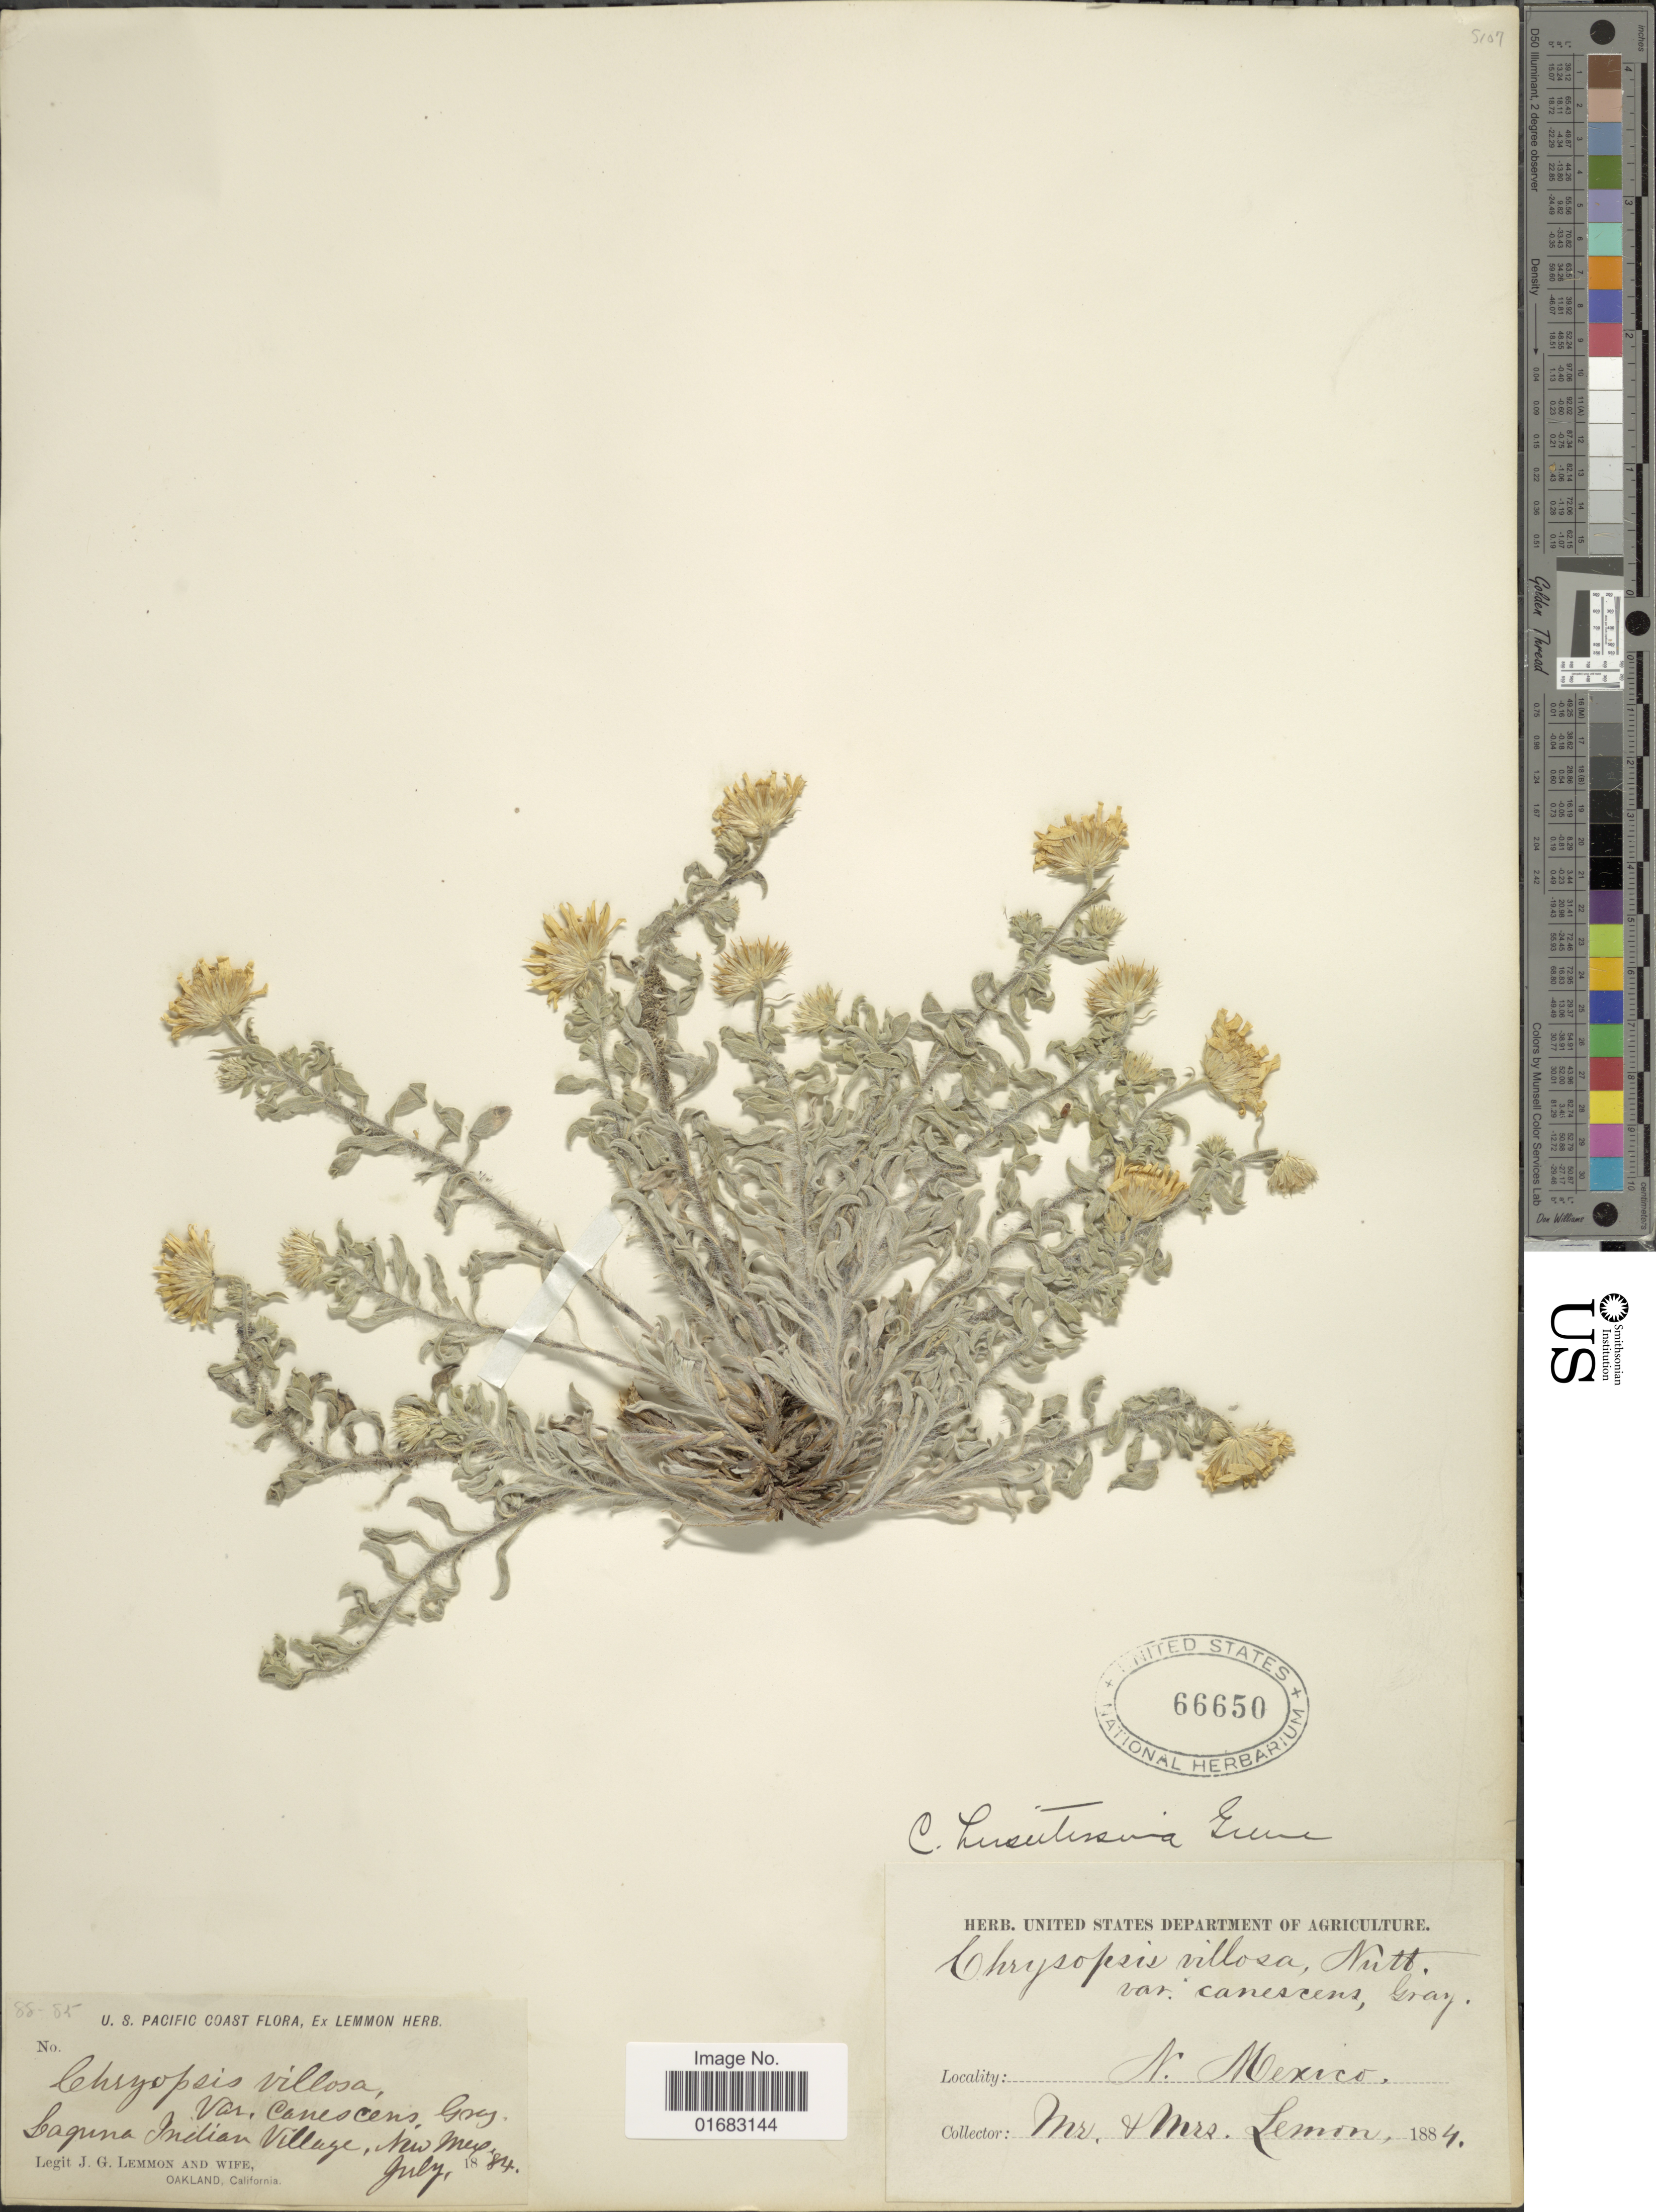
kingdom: Plantae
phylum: Tracheophyta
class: Magnoliopsida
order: Asterales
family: Asteraceae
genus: Heterotheca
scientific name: Heterotheca villosa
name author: (Pursh) Shinners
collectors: J. Lemon & Mrs. J. G. Lemmon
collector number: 88-85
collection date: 1884-07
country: United States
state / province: New Mexico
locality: Laguna Indian Village, New Mexico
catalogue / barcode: US 66650